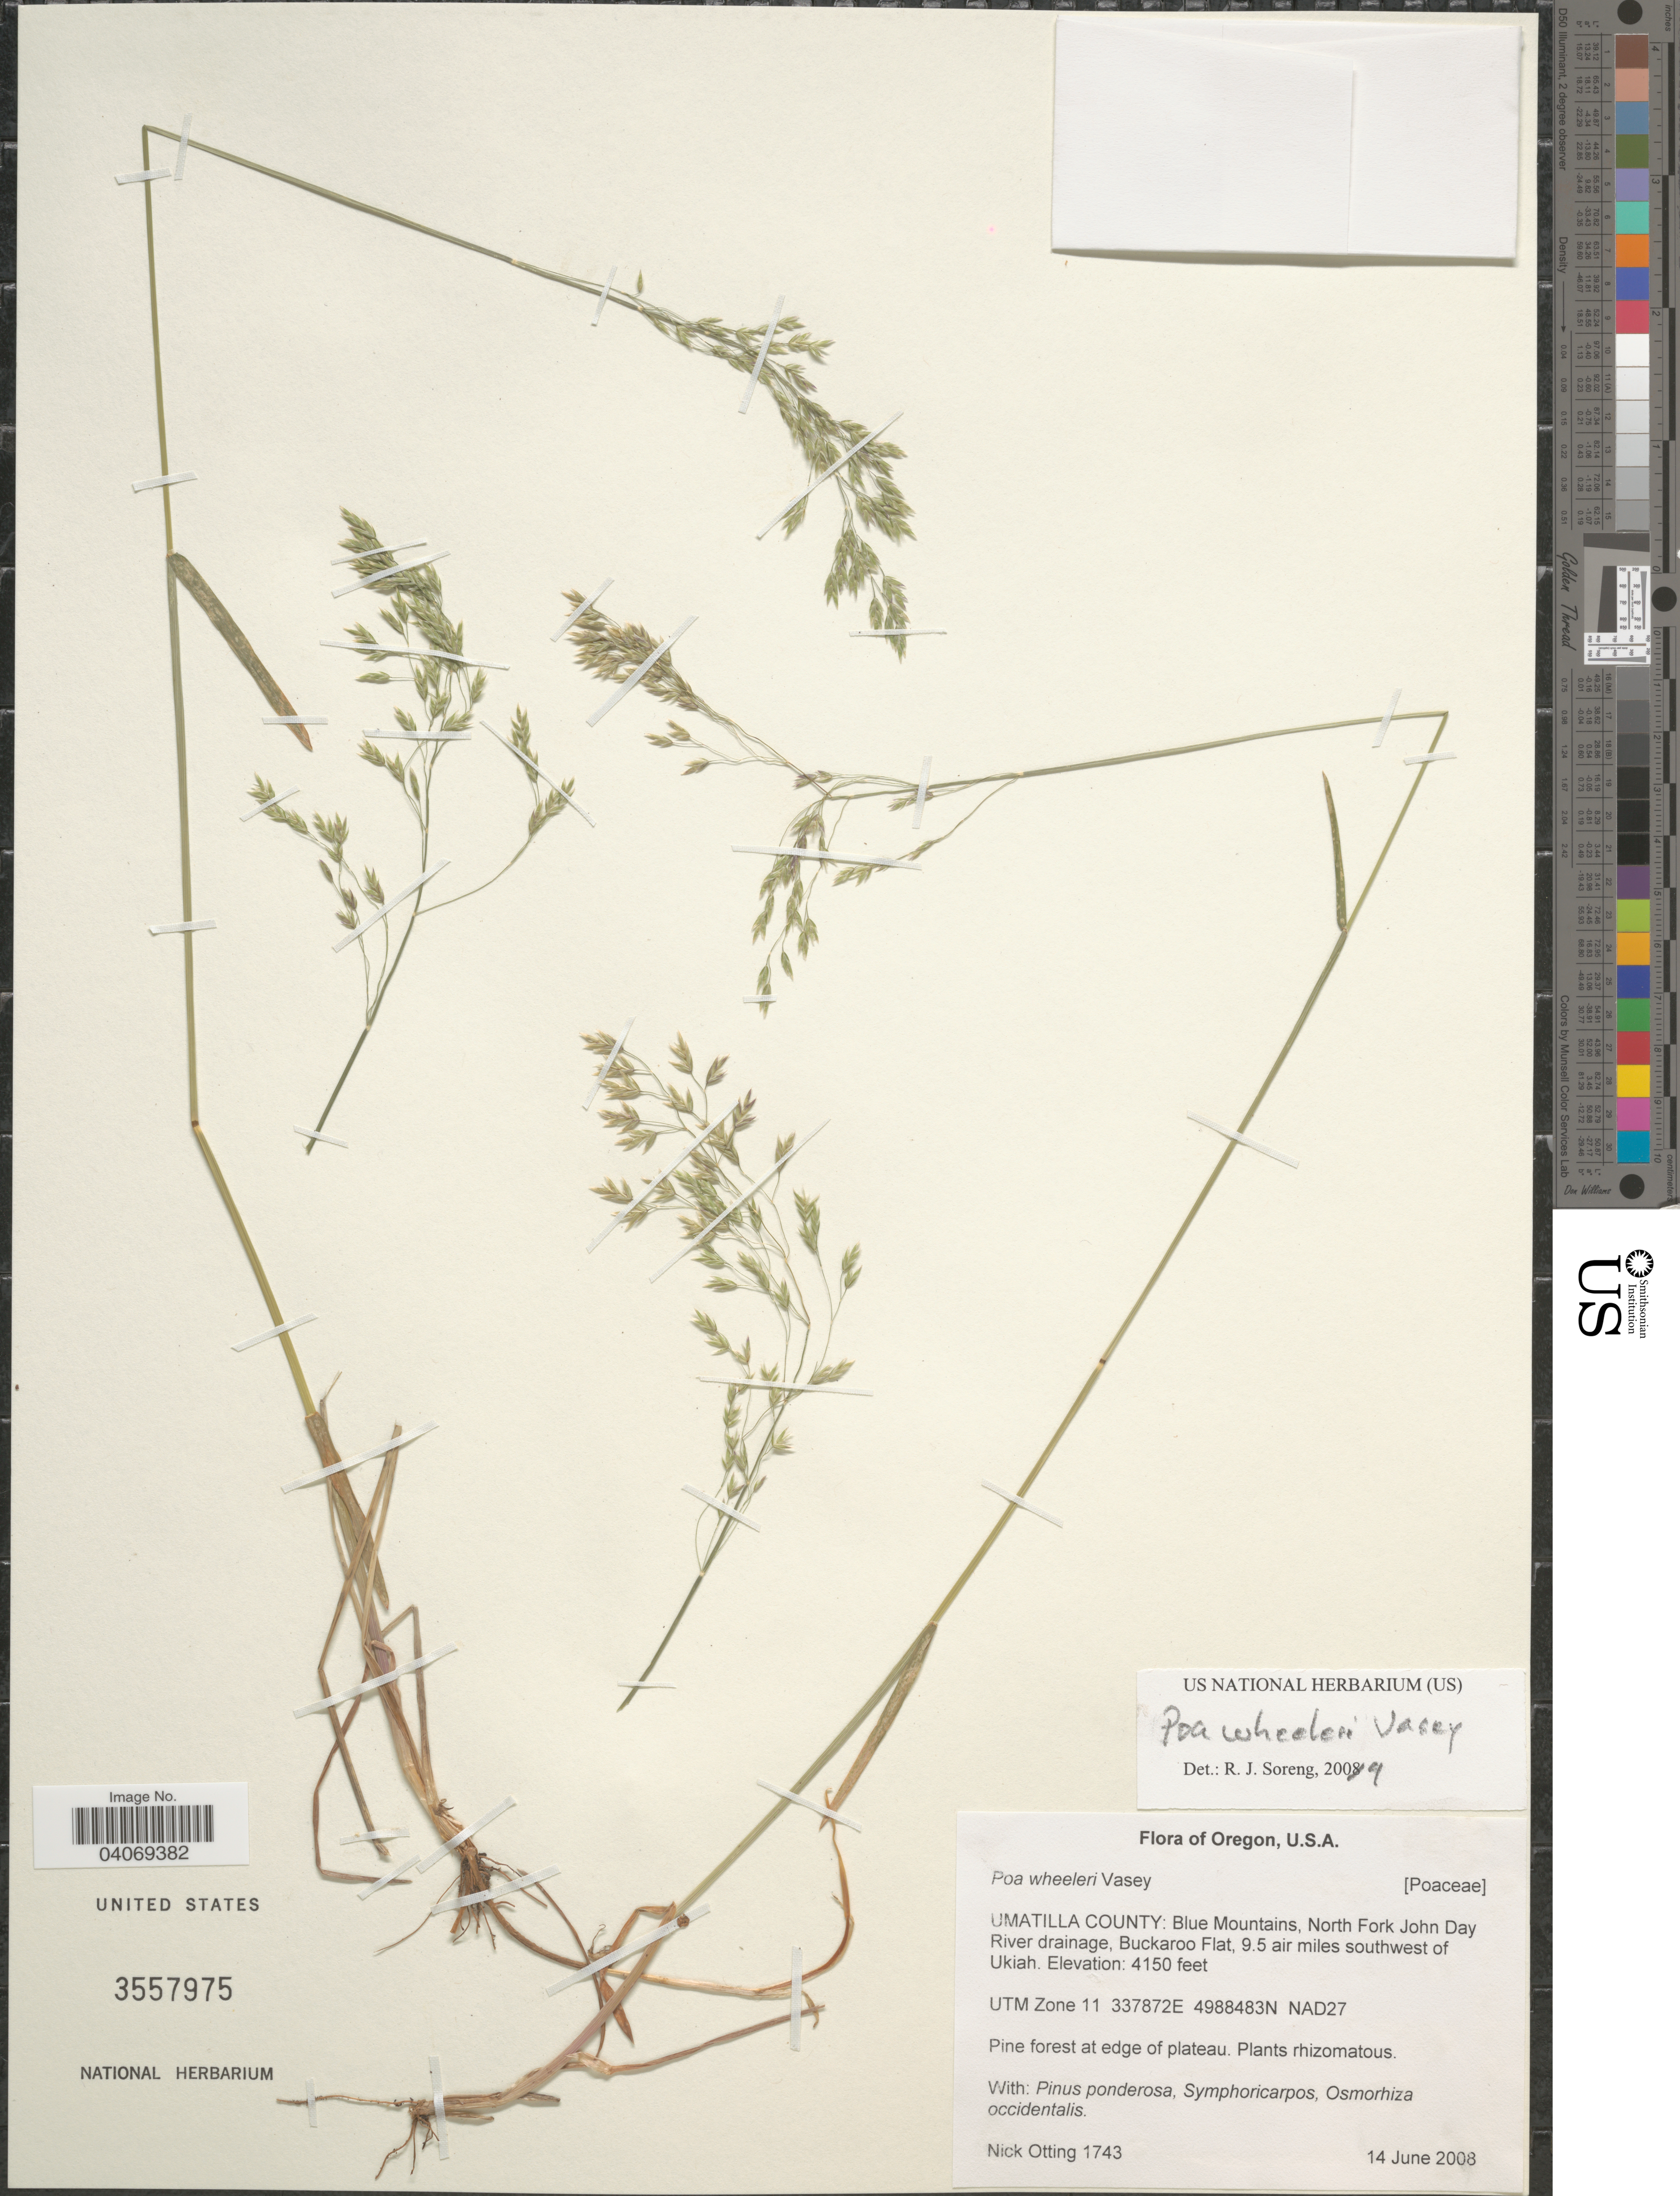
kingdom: Plantae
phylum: Tracheophyta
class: Liliopsida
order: Poales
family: Poaceae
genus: Poa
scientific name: Poa wheeleri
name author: Vasey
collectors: N. Otting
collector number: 1743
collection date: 2008-06-14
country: United States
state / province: Oregon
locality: Umatilla County: Blue Mountains, North Fork John Day River drainage, Buckaroo Flat, 9.5 air miles southwest of Ukiah. UTM Zone 11 Nad27. Pine forest at edge of plateau.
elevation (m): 1265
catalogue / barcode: US 3557975